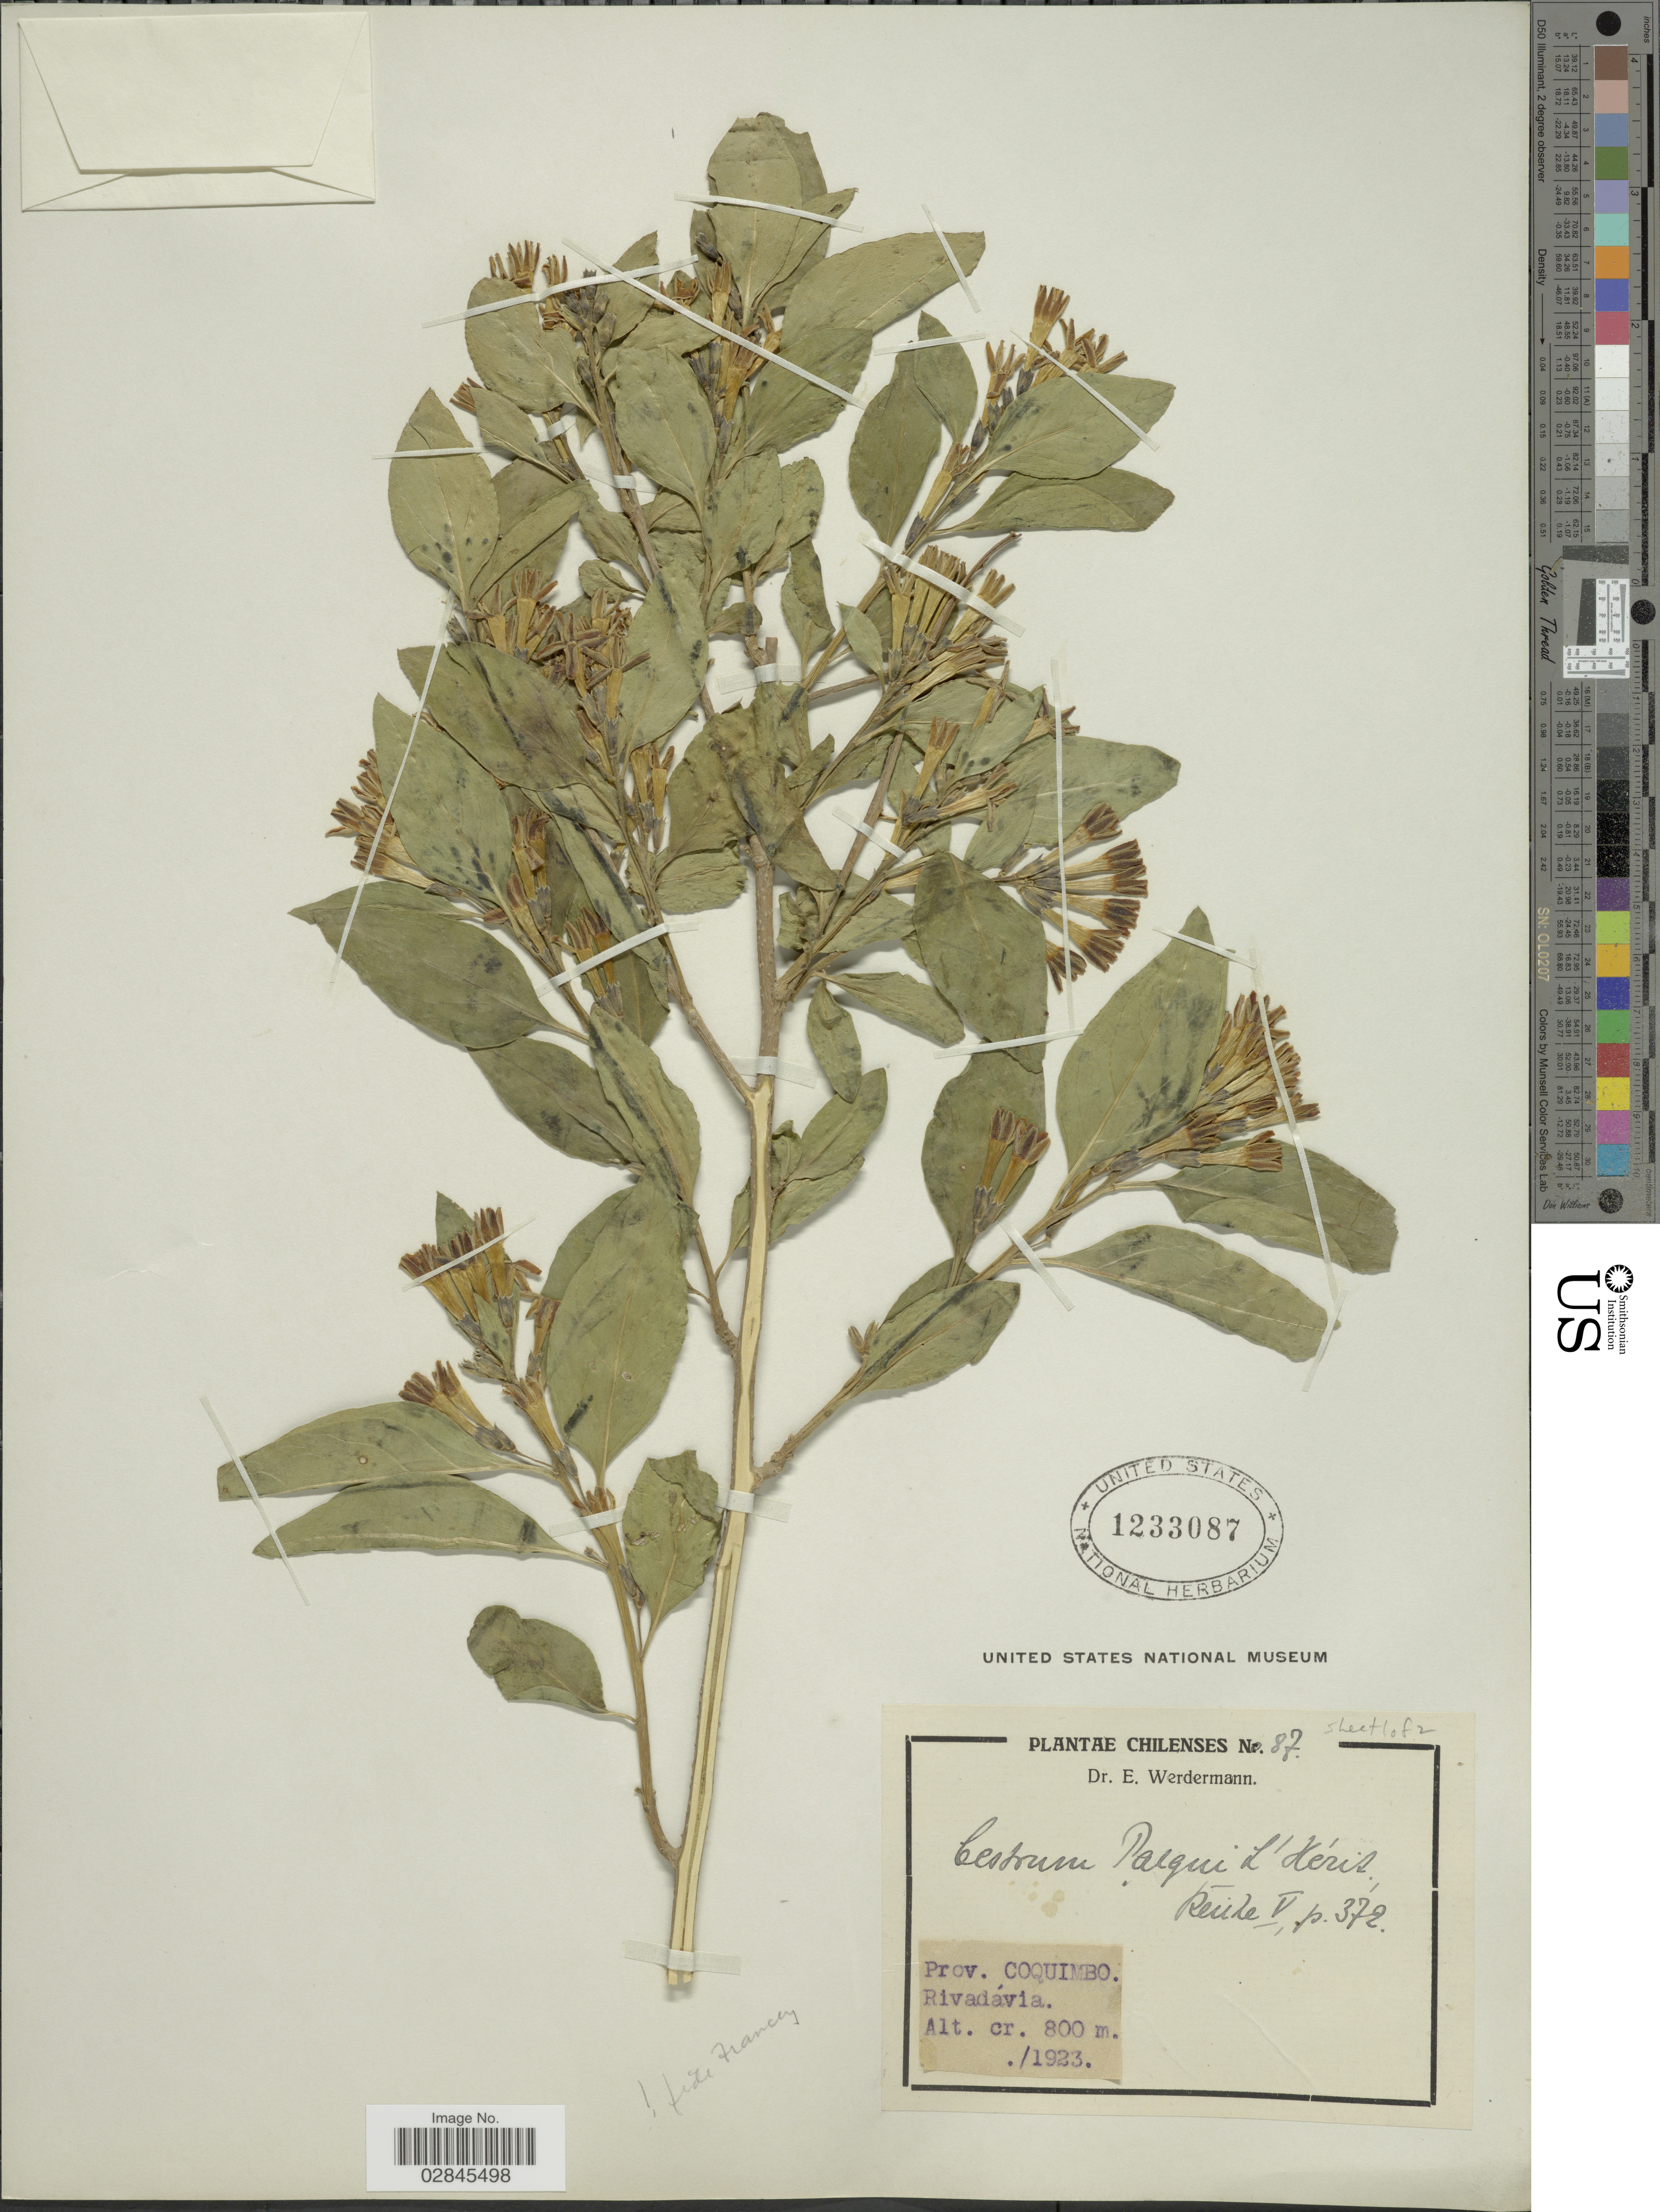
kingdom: Plantae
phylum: Tracheophyta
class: Magnoliopsida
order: Solanales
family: Solanaceae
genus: Cestrum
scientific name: Cestrum parqui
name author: L'Hér.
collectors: E. Werdermann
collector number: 87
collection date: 1923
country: Chile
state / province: Coquimbo (IV)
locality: Rivadávia.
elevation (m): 800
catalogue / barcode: US 1233087